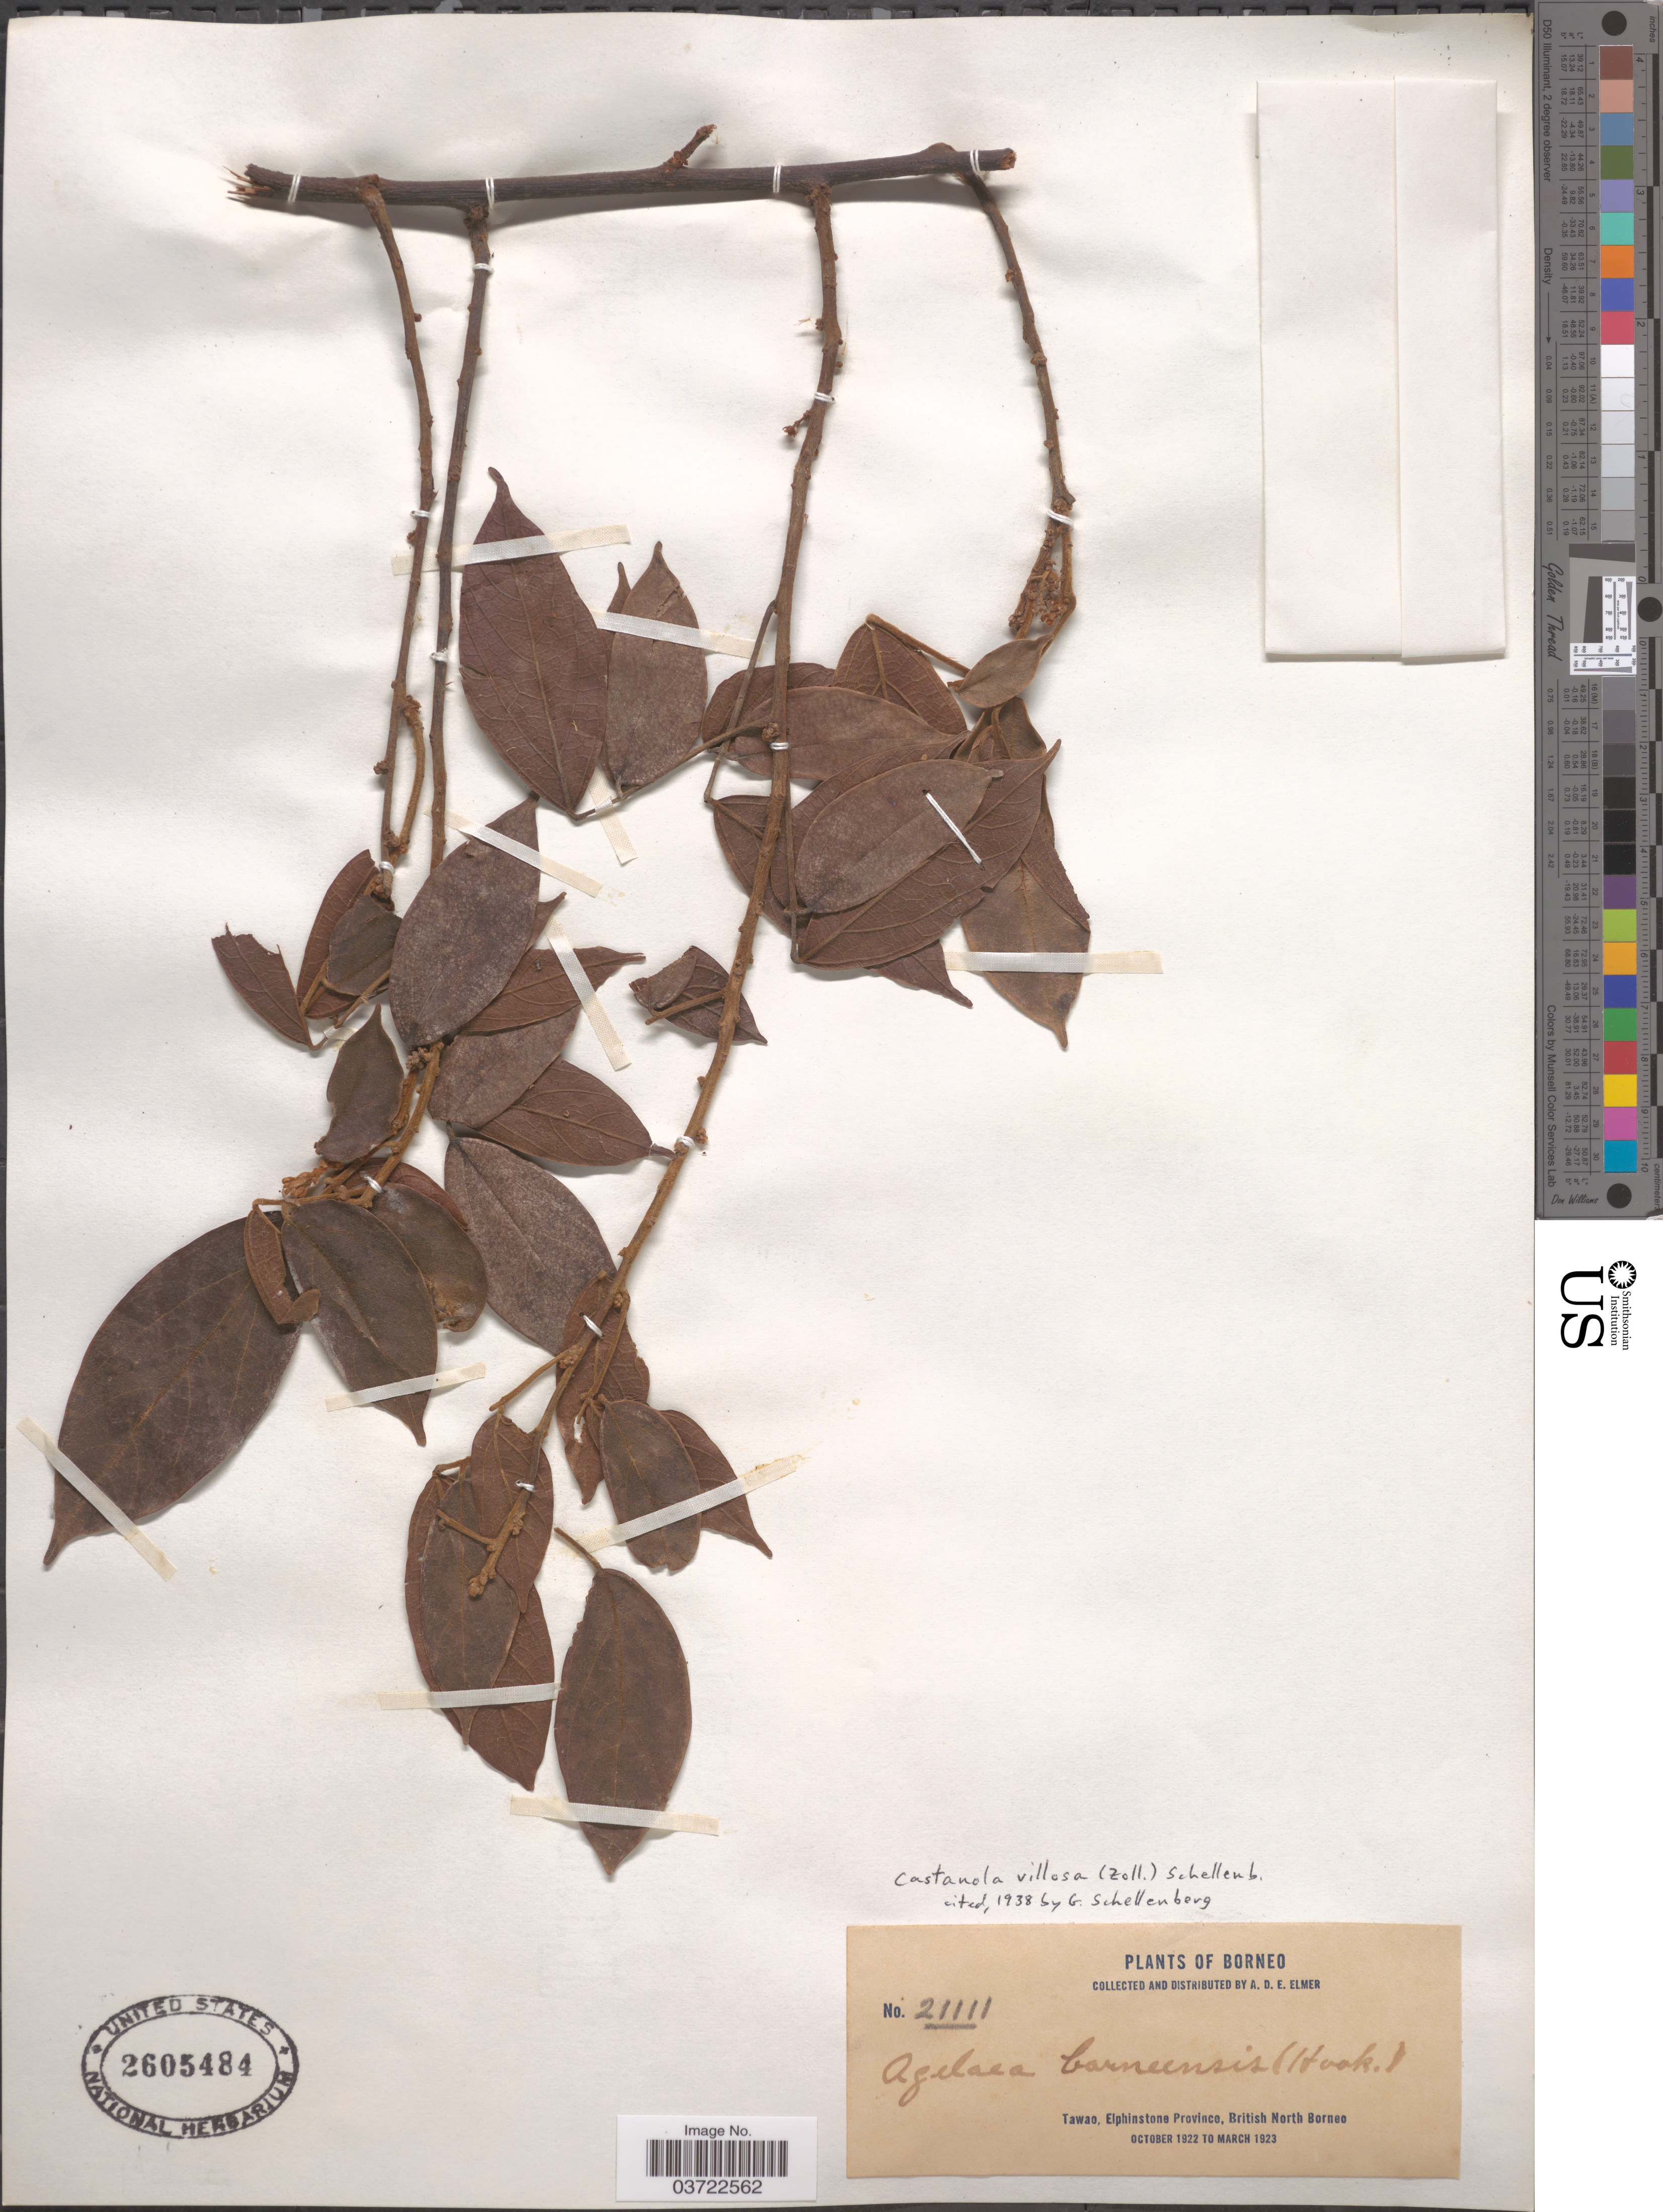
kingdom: Plantae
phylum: Tracheophyta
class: Magnoliopsida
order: Oxalidales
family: Connaraceae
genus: Agelaea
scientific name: Agelaea borneensis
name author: (Hook. f.) Merr.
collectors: A. D. E. Elmer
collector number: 21111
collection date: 1922-10/1923-03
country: Malaysia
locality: Tawao, Elphinstone Province, British North Borneo.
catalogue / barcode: US 2605484